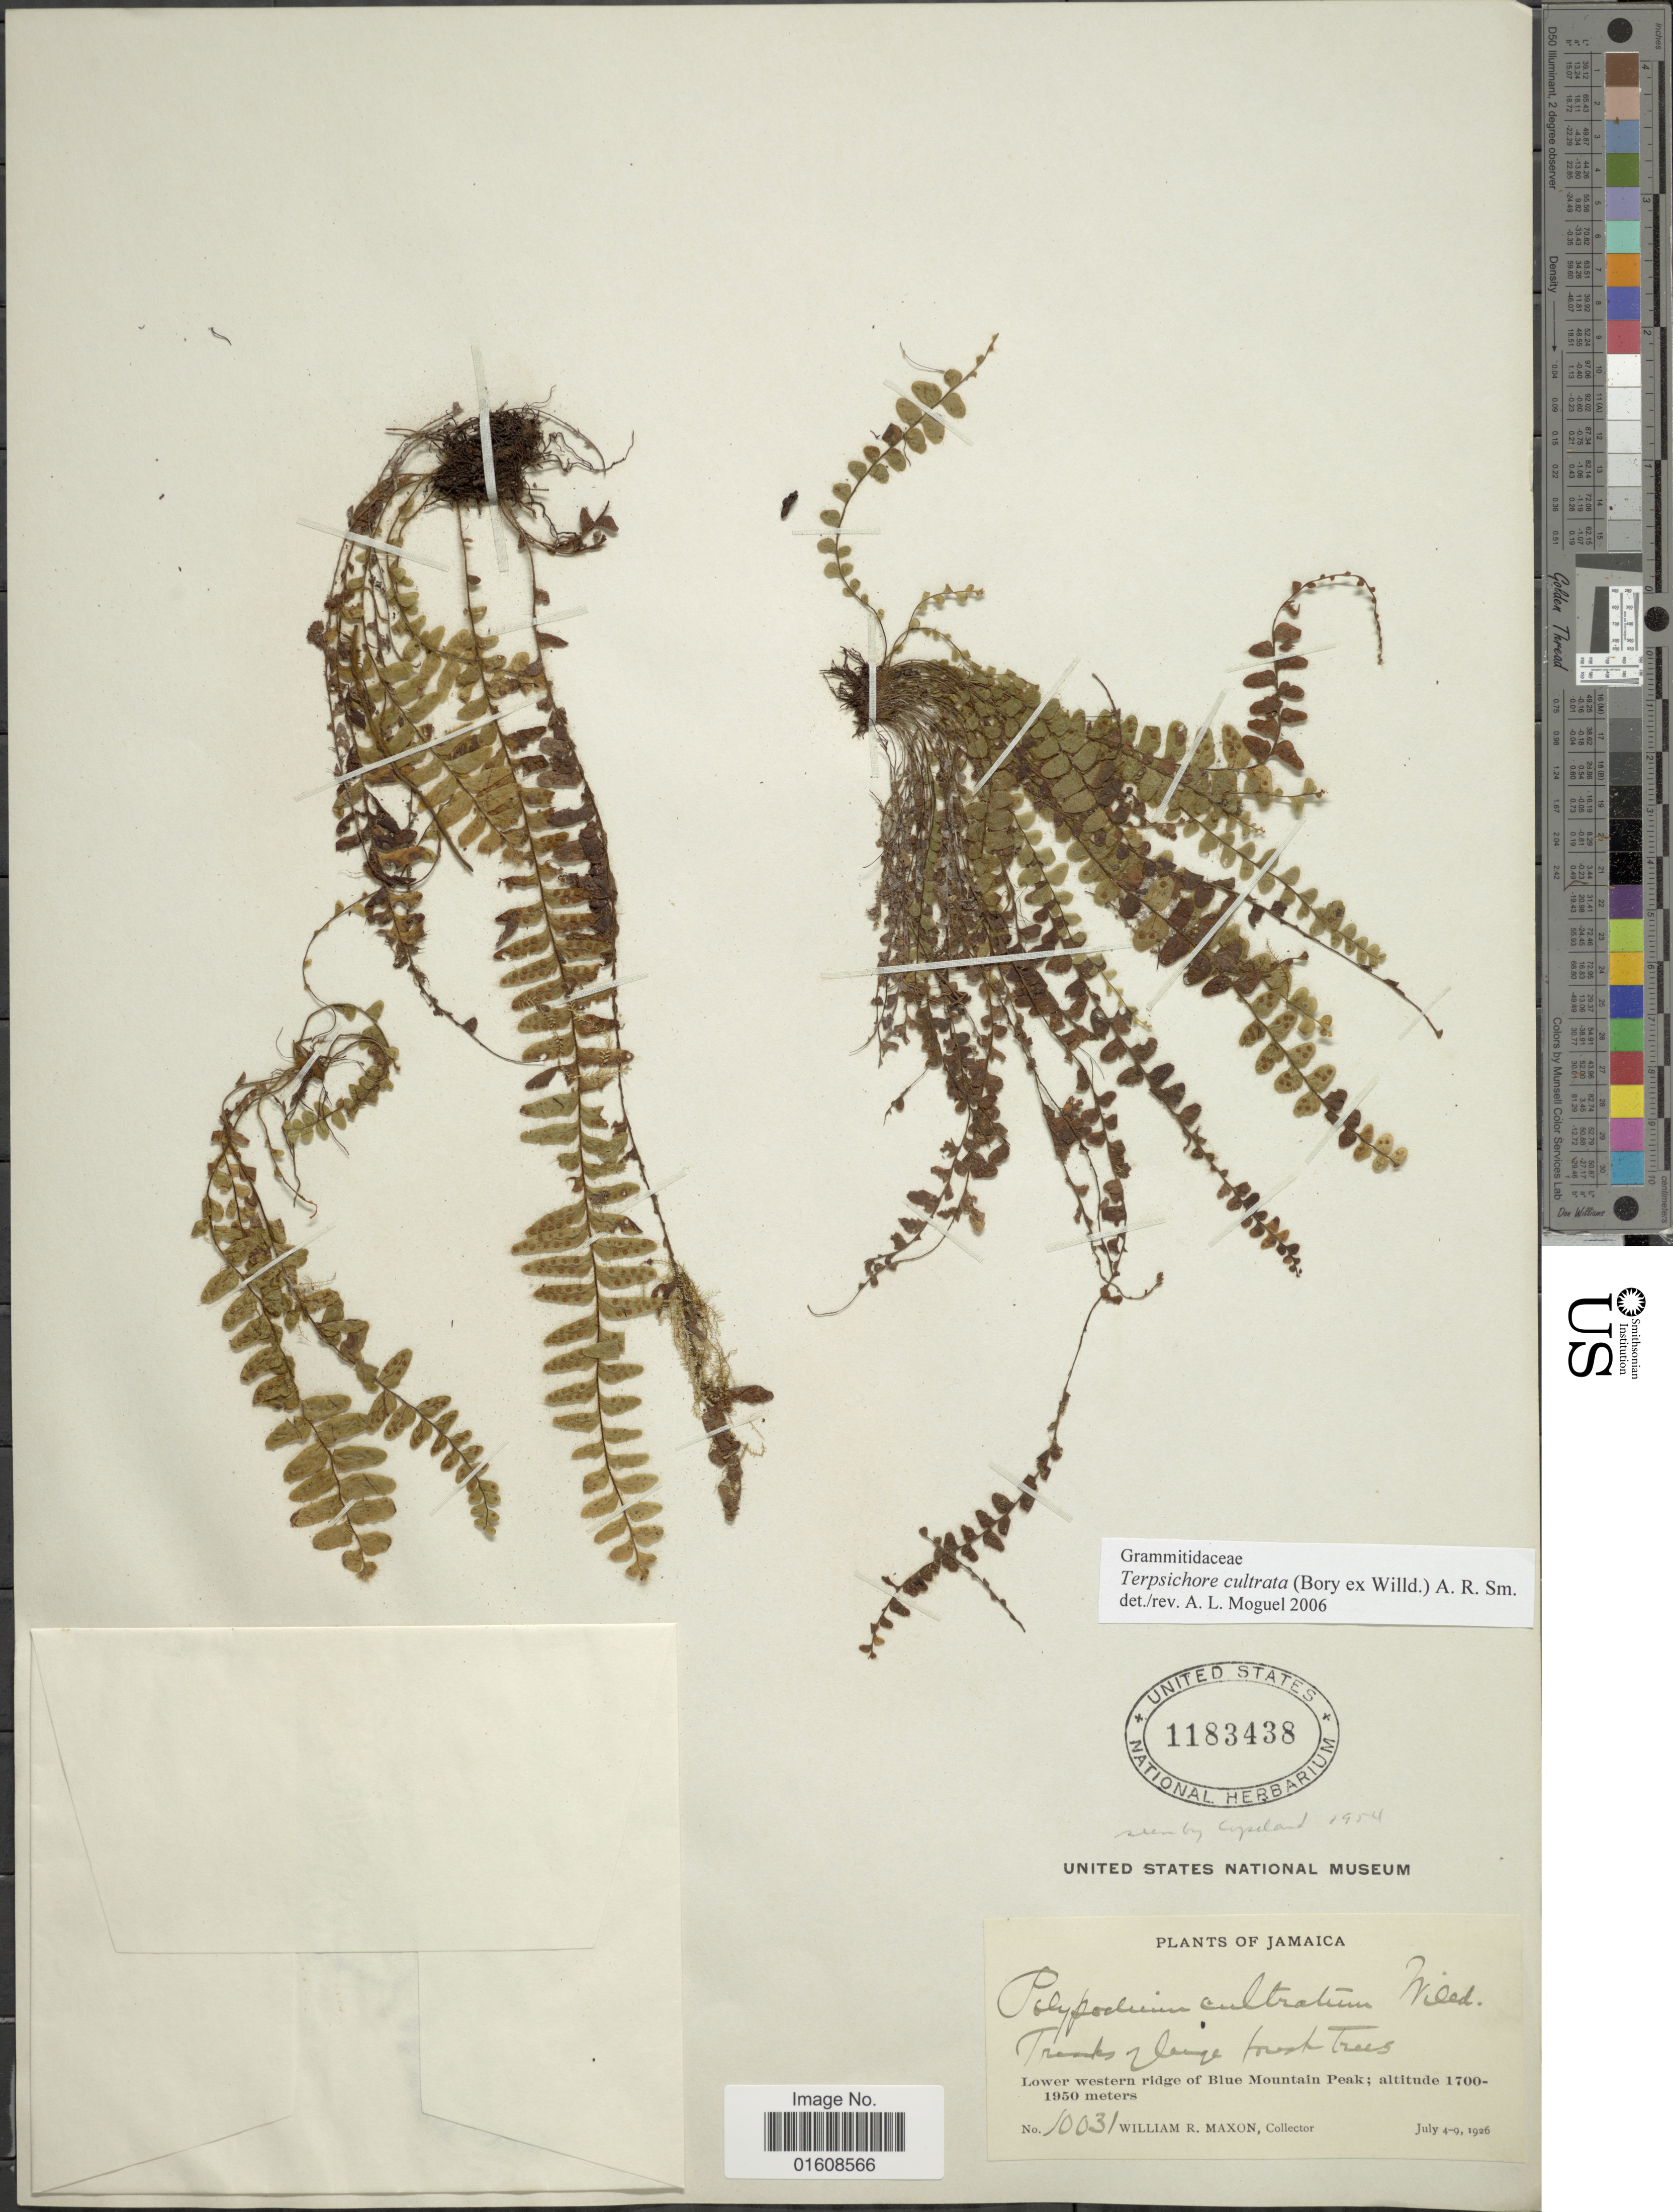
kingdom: Plantae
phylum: Tracheophyta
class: Polypodiopsida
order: Polypodiales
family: Polypodiaceae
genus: Alansmia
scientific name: Alansmia cultrata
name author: (Bory ex Willd.) Moguel & M. Kessler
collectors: W. R. Maxon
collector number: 10031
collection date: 1926-07-04/1926-07-09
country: Jamaica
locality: Lower western ridge of Blue Mountain Peak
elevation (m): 1700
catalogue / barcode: US 1183438